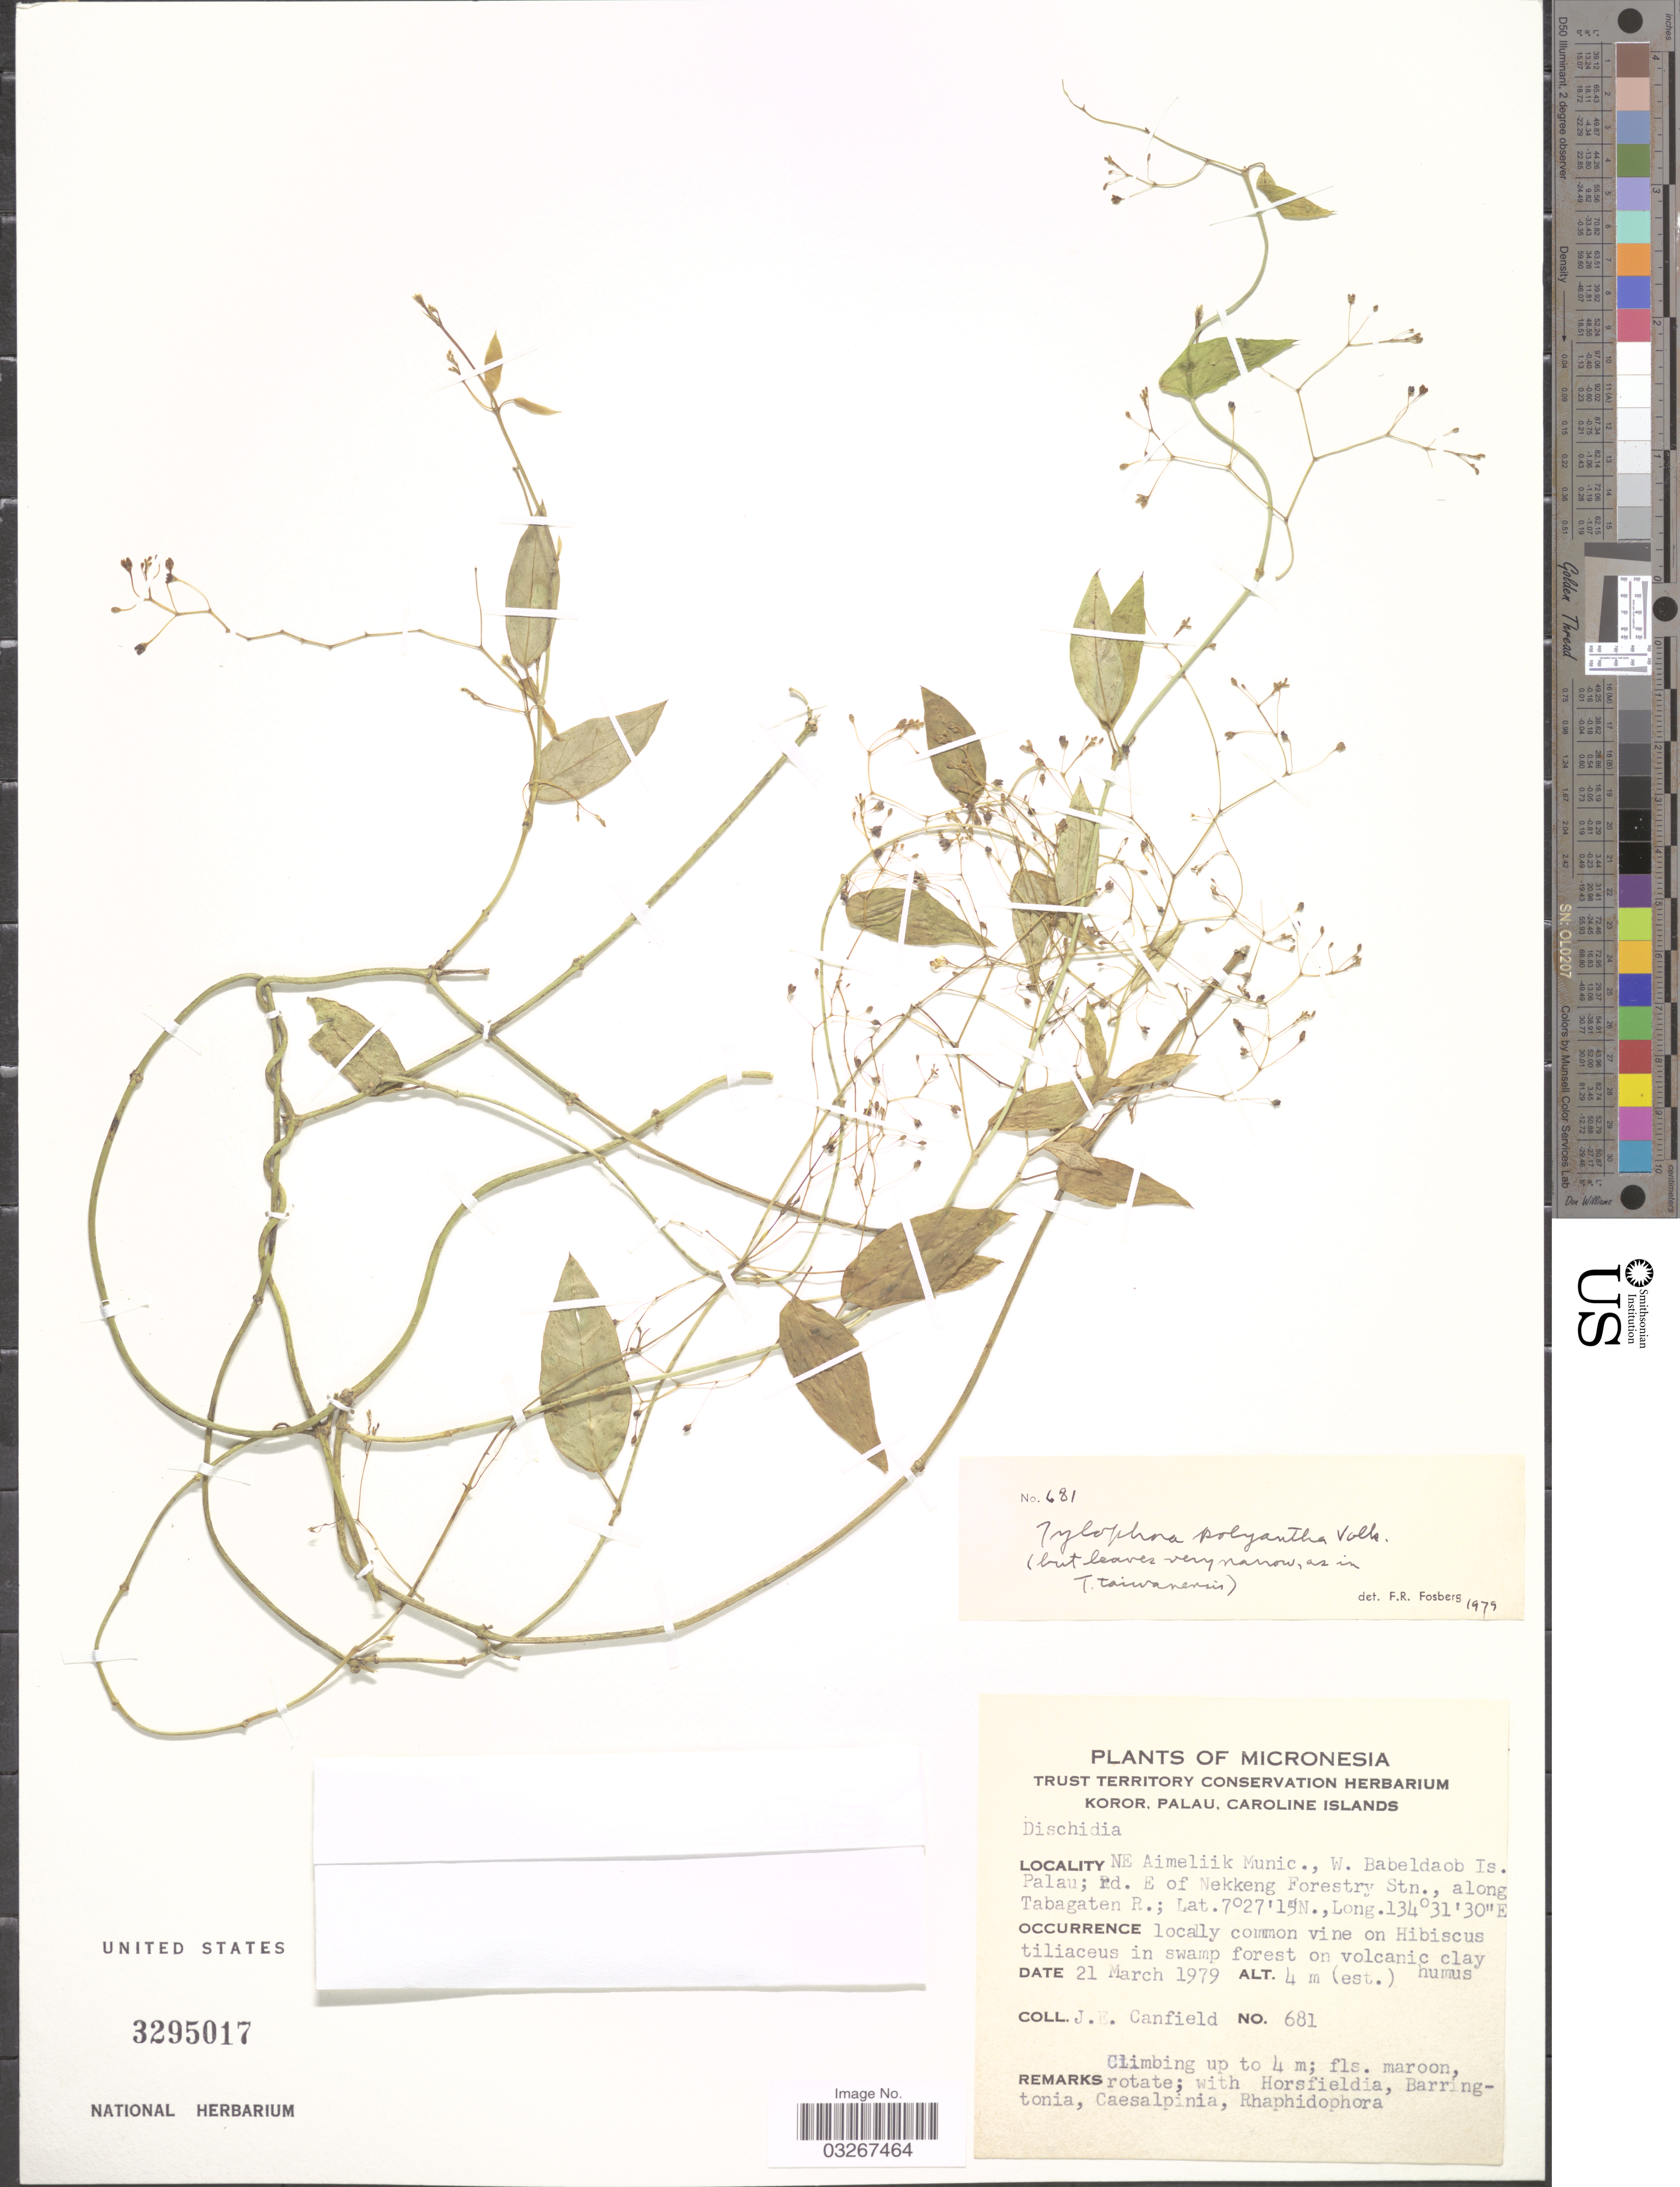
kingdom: Plantae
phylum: Tracheophyta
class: Magnoliopsida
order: Gentianales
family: Apocynaceae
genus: Tylophora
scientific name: Tylophora polyantha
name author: Volkens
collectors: J. E. Canfield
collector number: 681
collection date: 1979-03-21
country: Palau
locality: Micronesia. NE Aimeliik Munic., W. Babeldaob Is. Palau; Rd. E of Nekkeng Forestry Stn., along Tabagaten R.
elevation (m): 4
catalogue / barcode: US 3295017